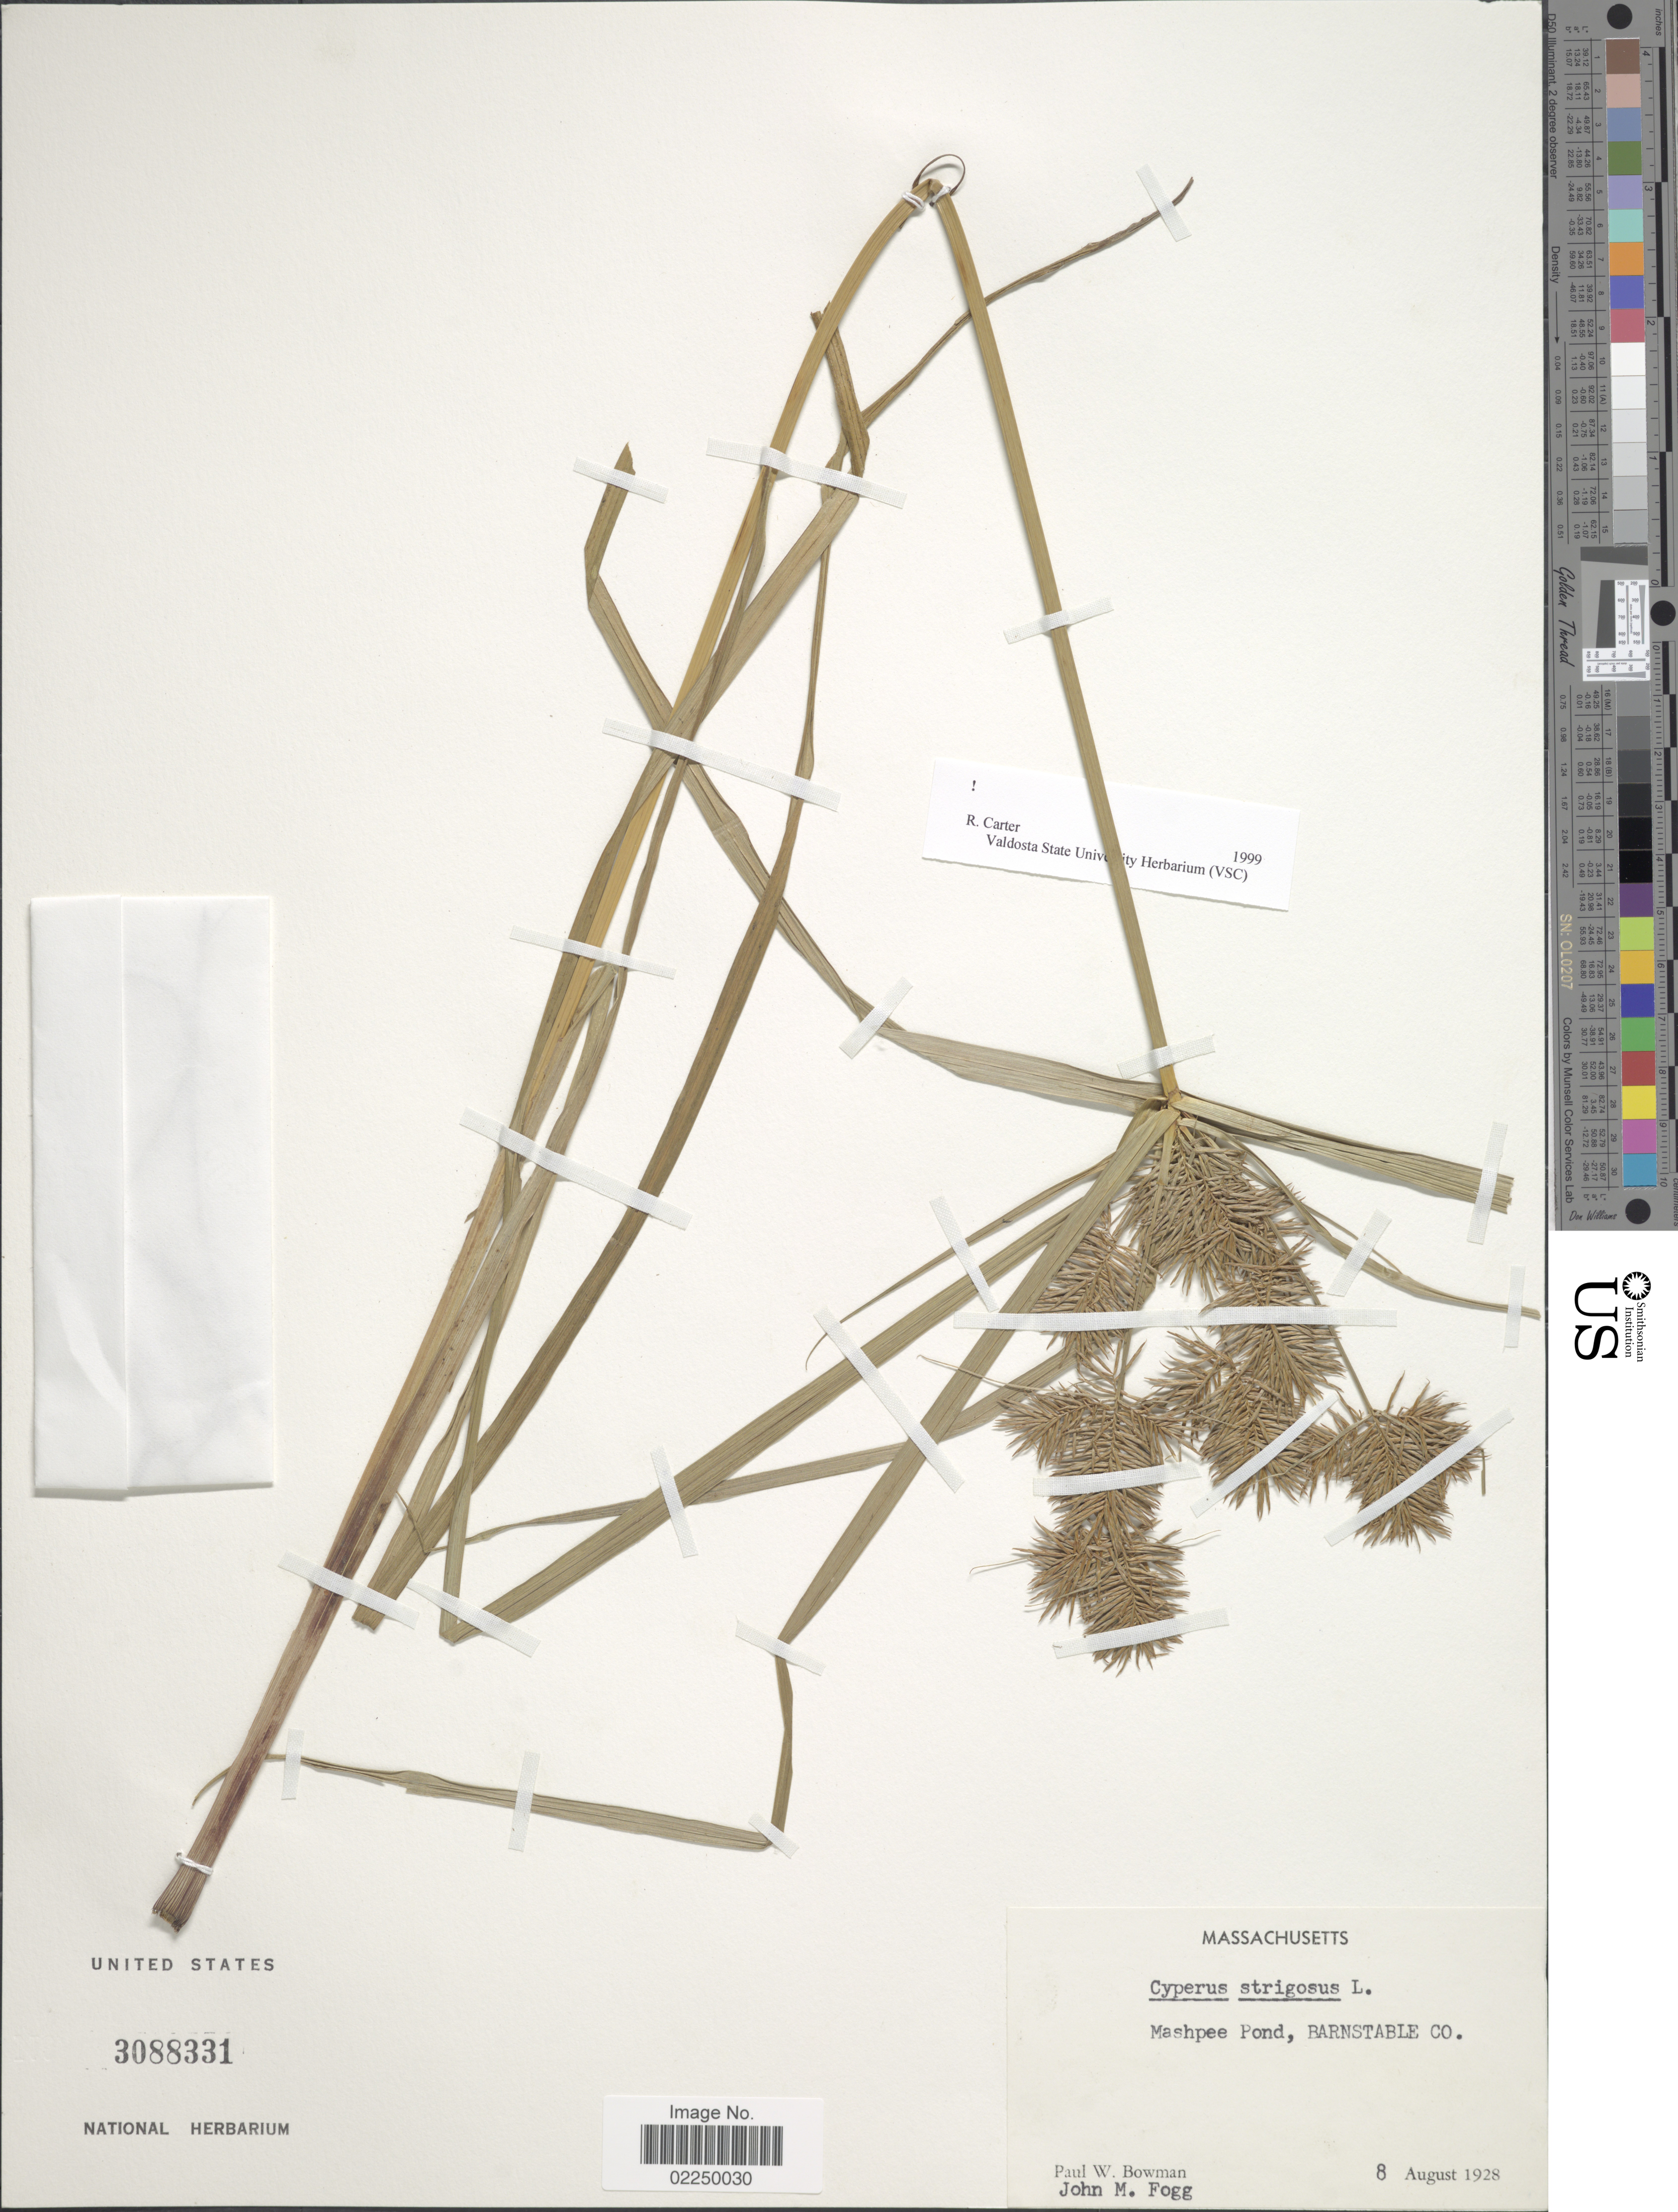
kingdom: Plantae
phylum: Tracheophyta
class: Liliopsida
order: Poales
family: Cyperaceae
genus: Cyperus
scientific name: Cyperus strigosus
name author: L.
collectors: P. Bowman & J. Fogg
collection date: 1928-08-08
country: United States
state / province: Massachusetts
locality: Mashpee Pond, Barnstable Co.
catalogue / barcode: US 3088331